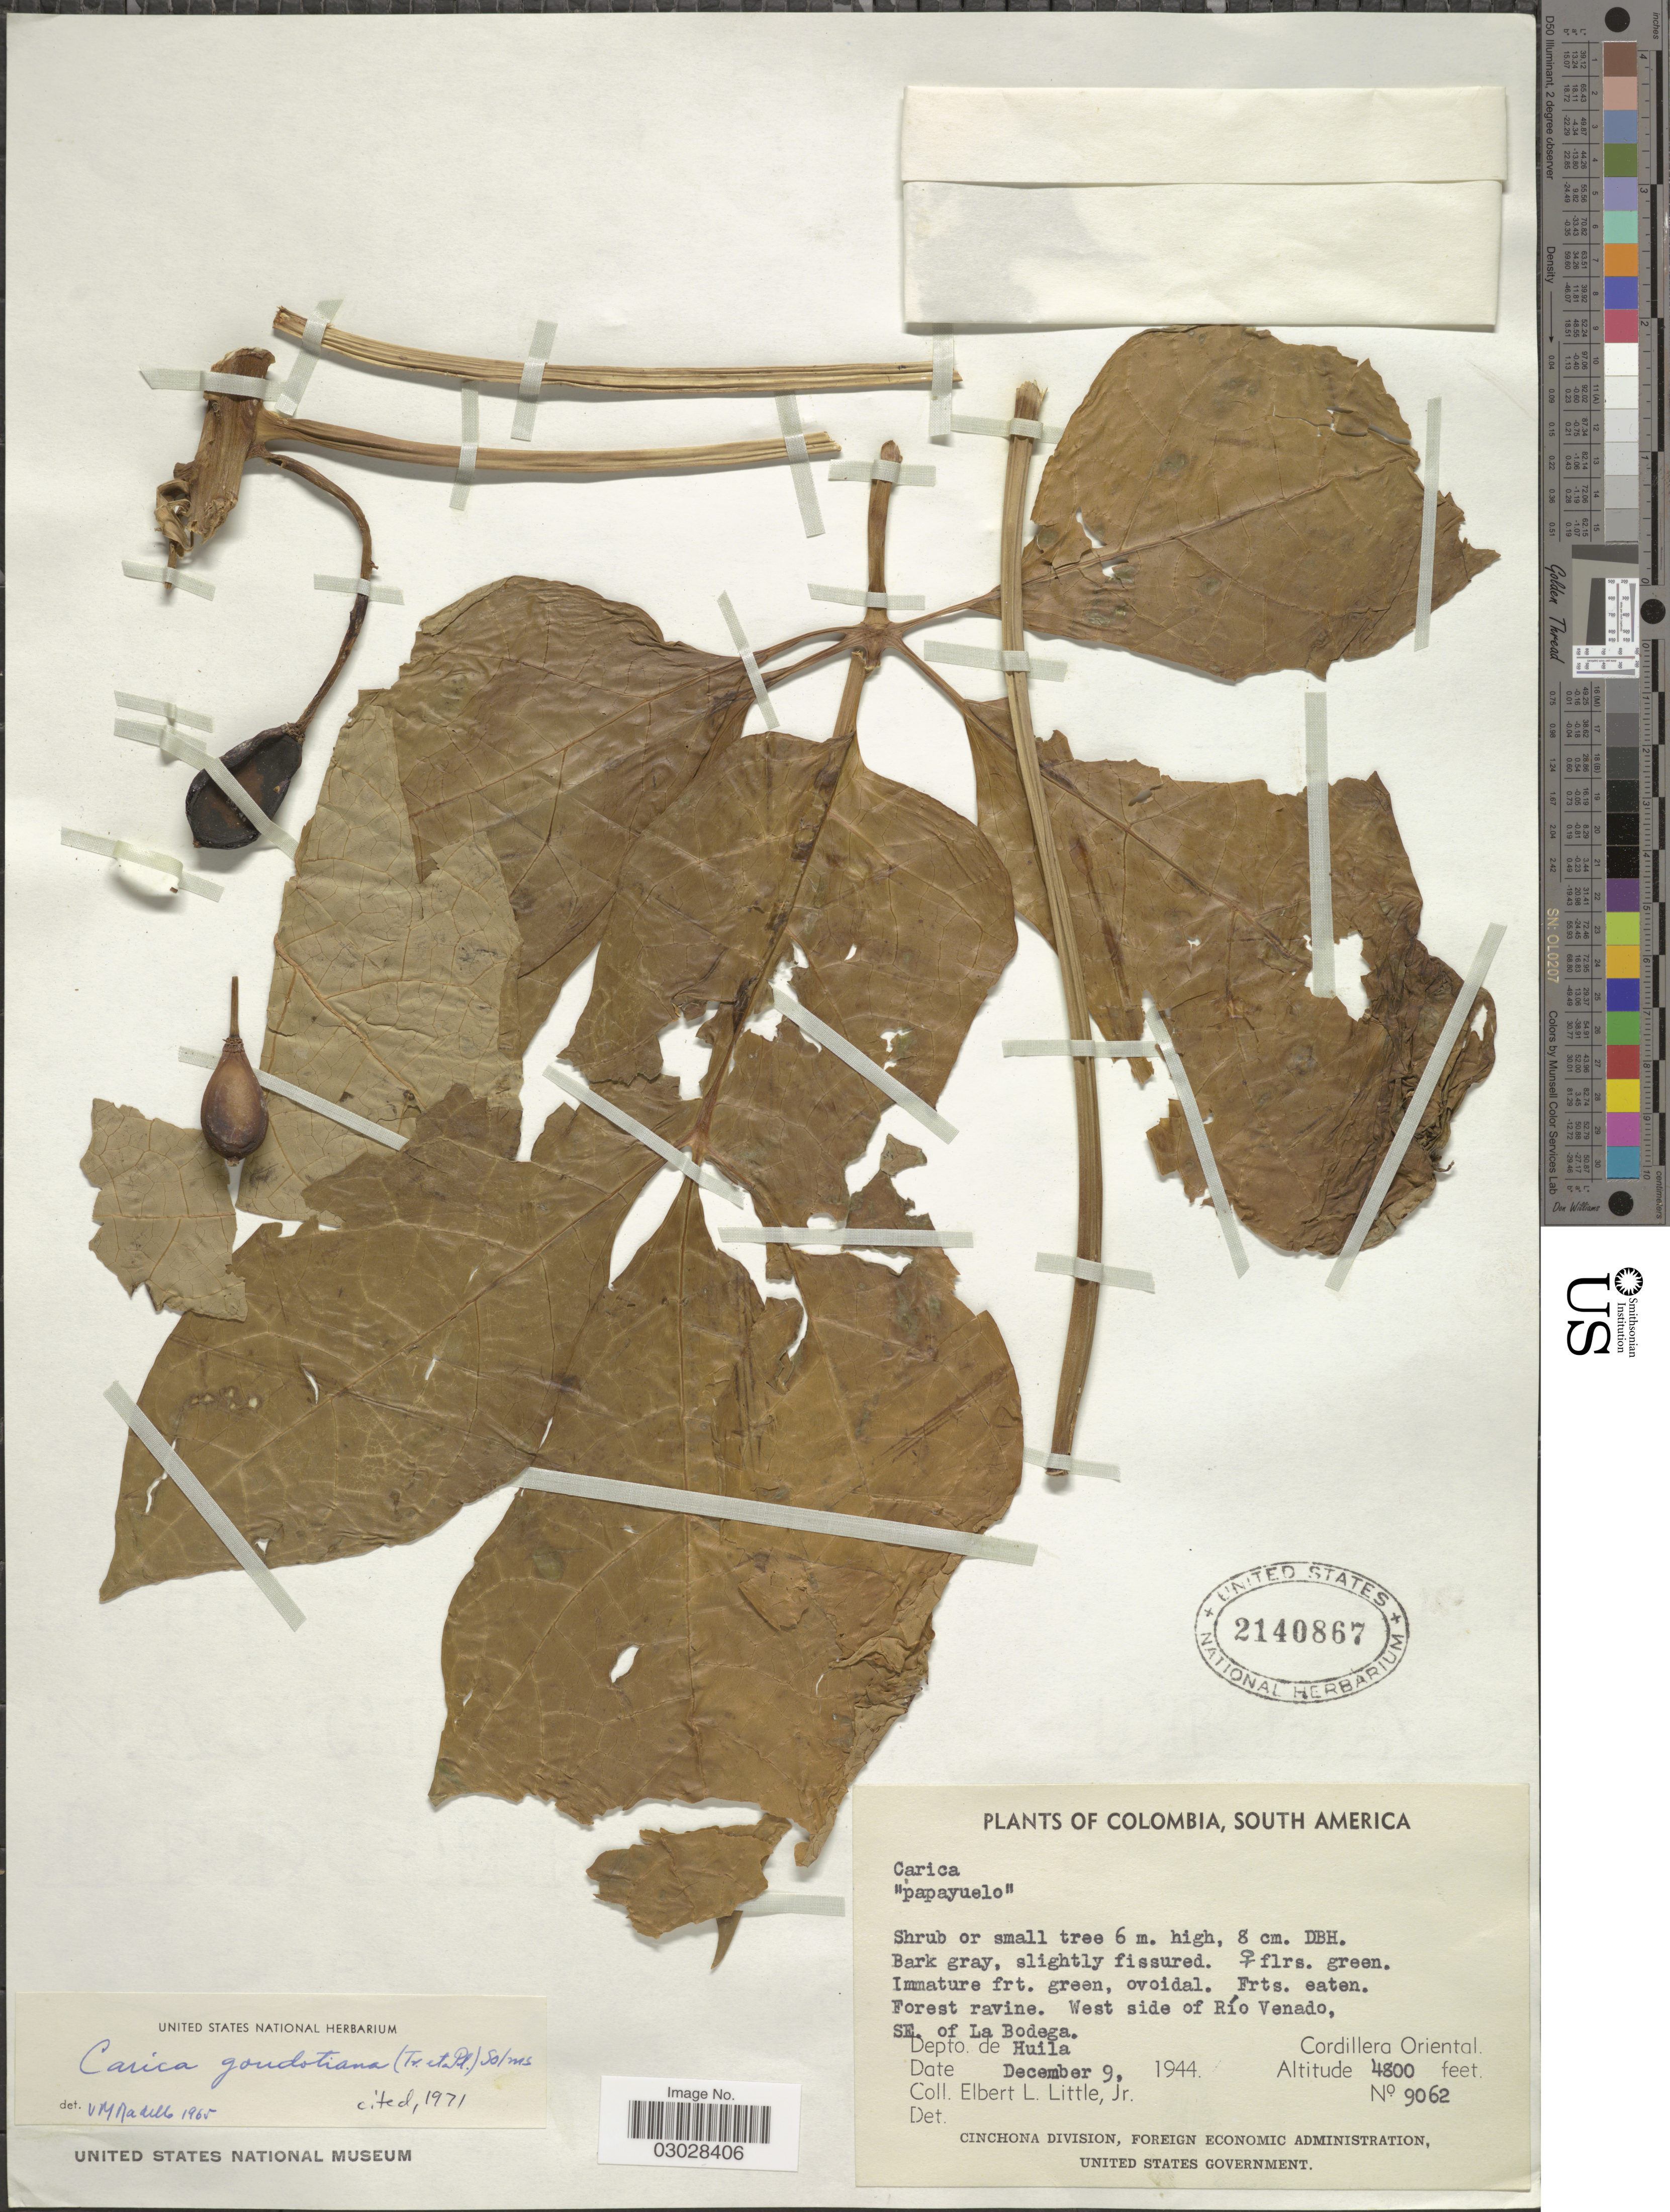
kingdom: Plantae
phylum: Tracheophyta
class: Magnoliopsida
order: Brassicales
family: Caricaceae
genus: Vasconcellea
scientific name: Vasconcellea goudotiana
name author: Triana & Planch.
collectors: E. L. Little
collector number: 9062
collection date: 1944-12-09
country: Colombia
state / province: Huila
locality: West side of Río Venado, SE. of La Bodega, Depto. de Huila, Cordillera Oriental.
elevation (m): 1463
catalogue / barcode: US 2140867